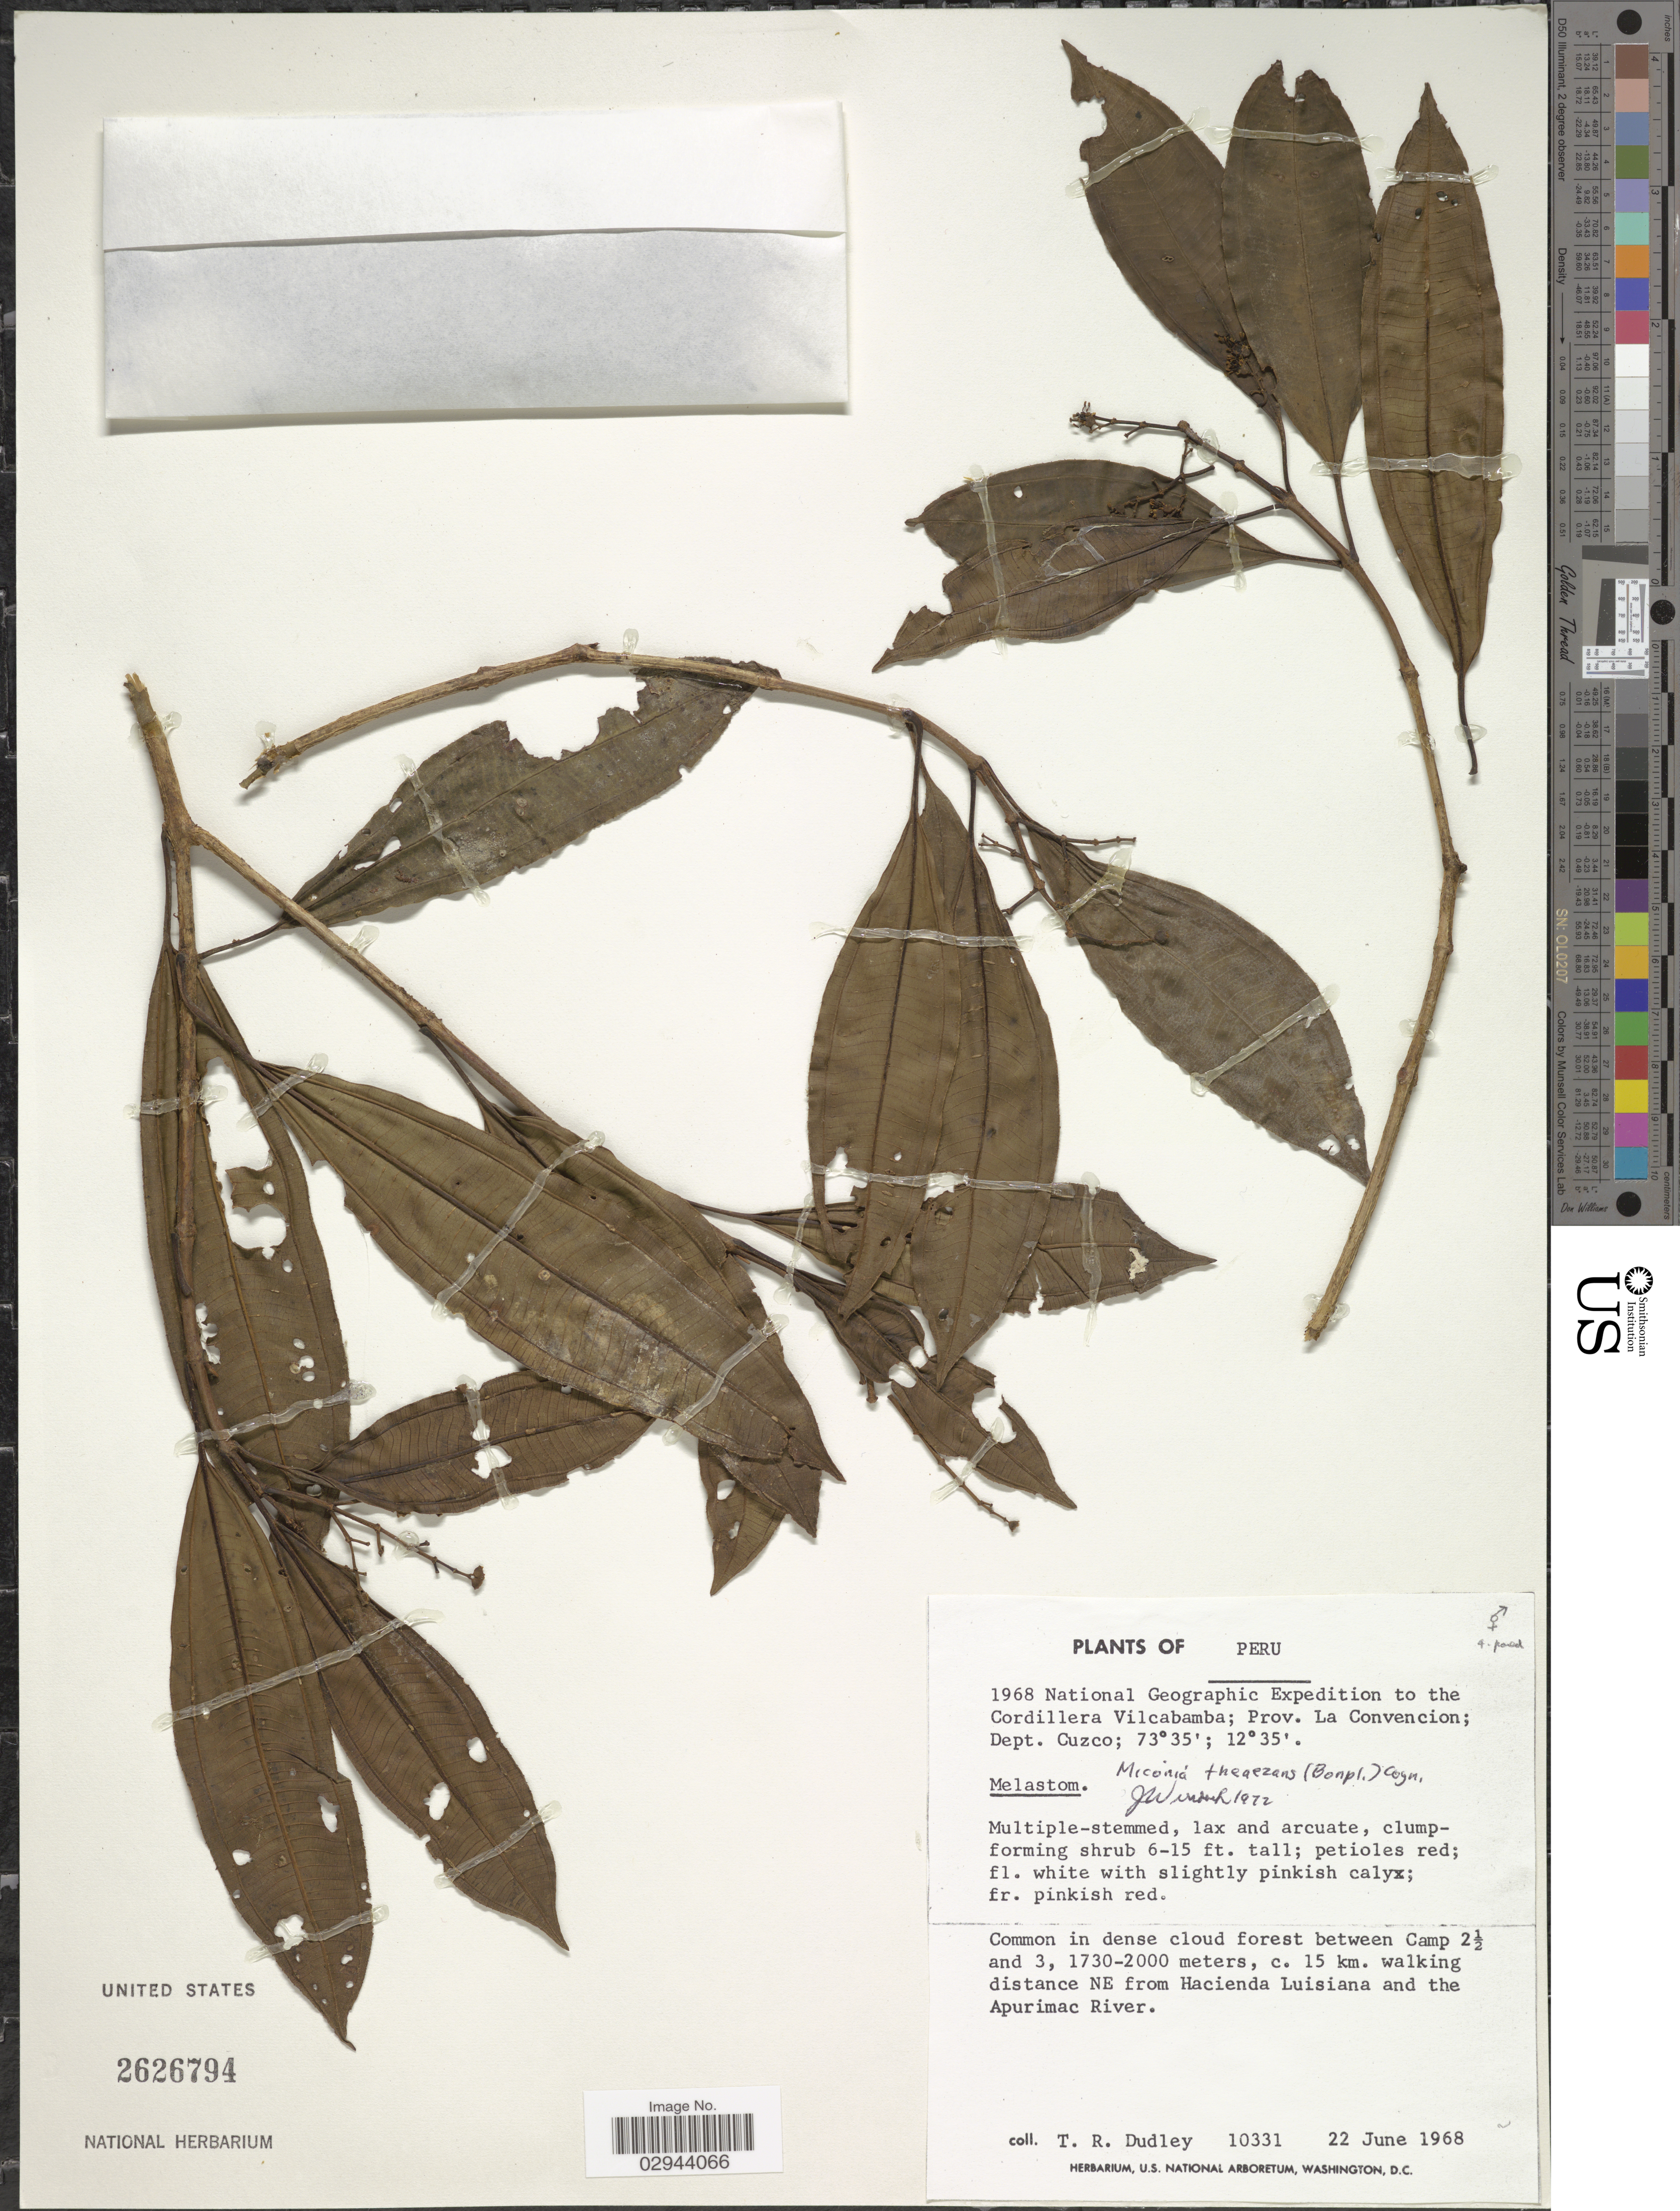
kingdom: Plantae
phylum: Tracheophyta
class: Magnoliopsida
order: Myrtales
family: Melastomataceae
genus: Miconia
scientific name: Miconia theizans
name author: (Bonpl.) Cogn.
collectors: T. R. Dudley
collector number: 10331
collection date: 1968-06-22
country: Peru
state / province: Cusco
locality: Cordillera Vilcabamba, Prov. La Convencion, Dept. Cuzco, Common in dense cloud between Camp2 1/2 and 3, c. 15 km. walking distance NE from the Hacienda Luisiana and the Apurimac River.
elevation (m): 1730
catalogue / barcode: US 2626794